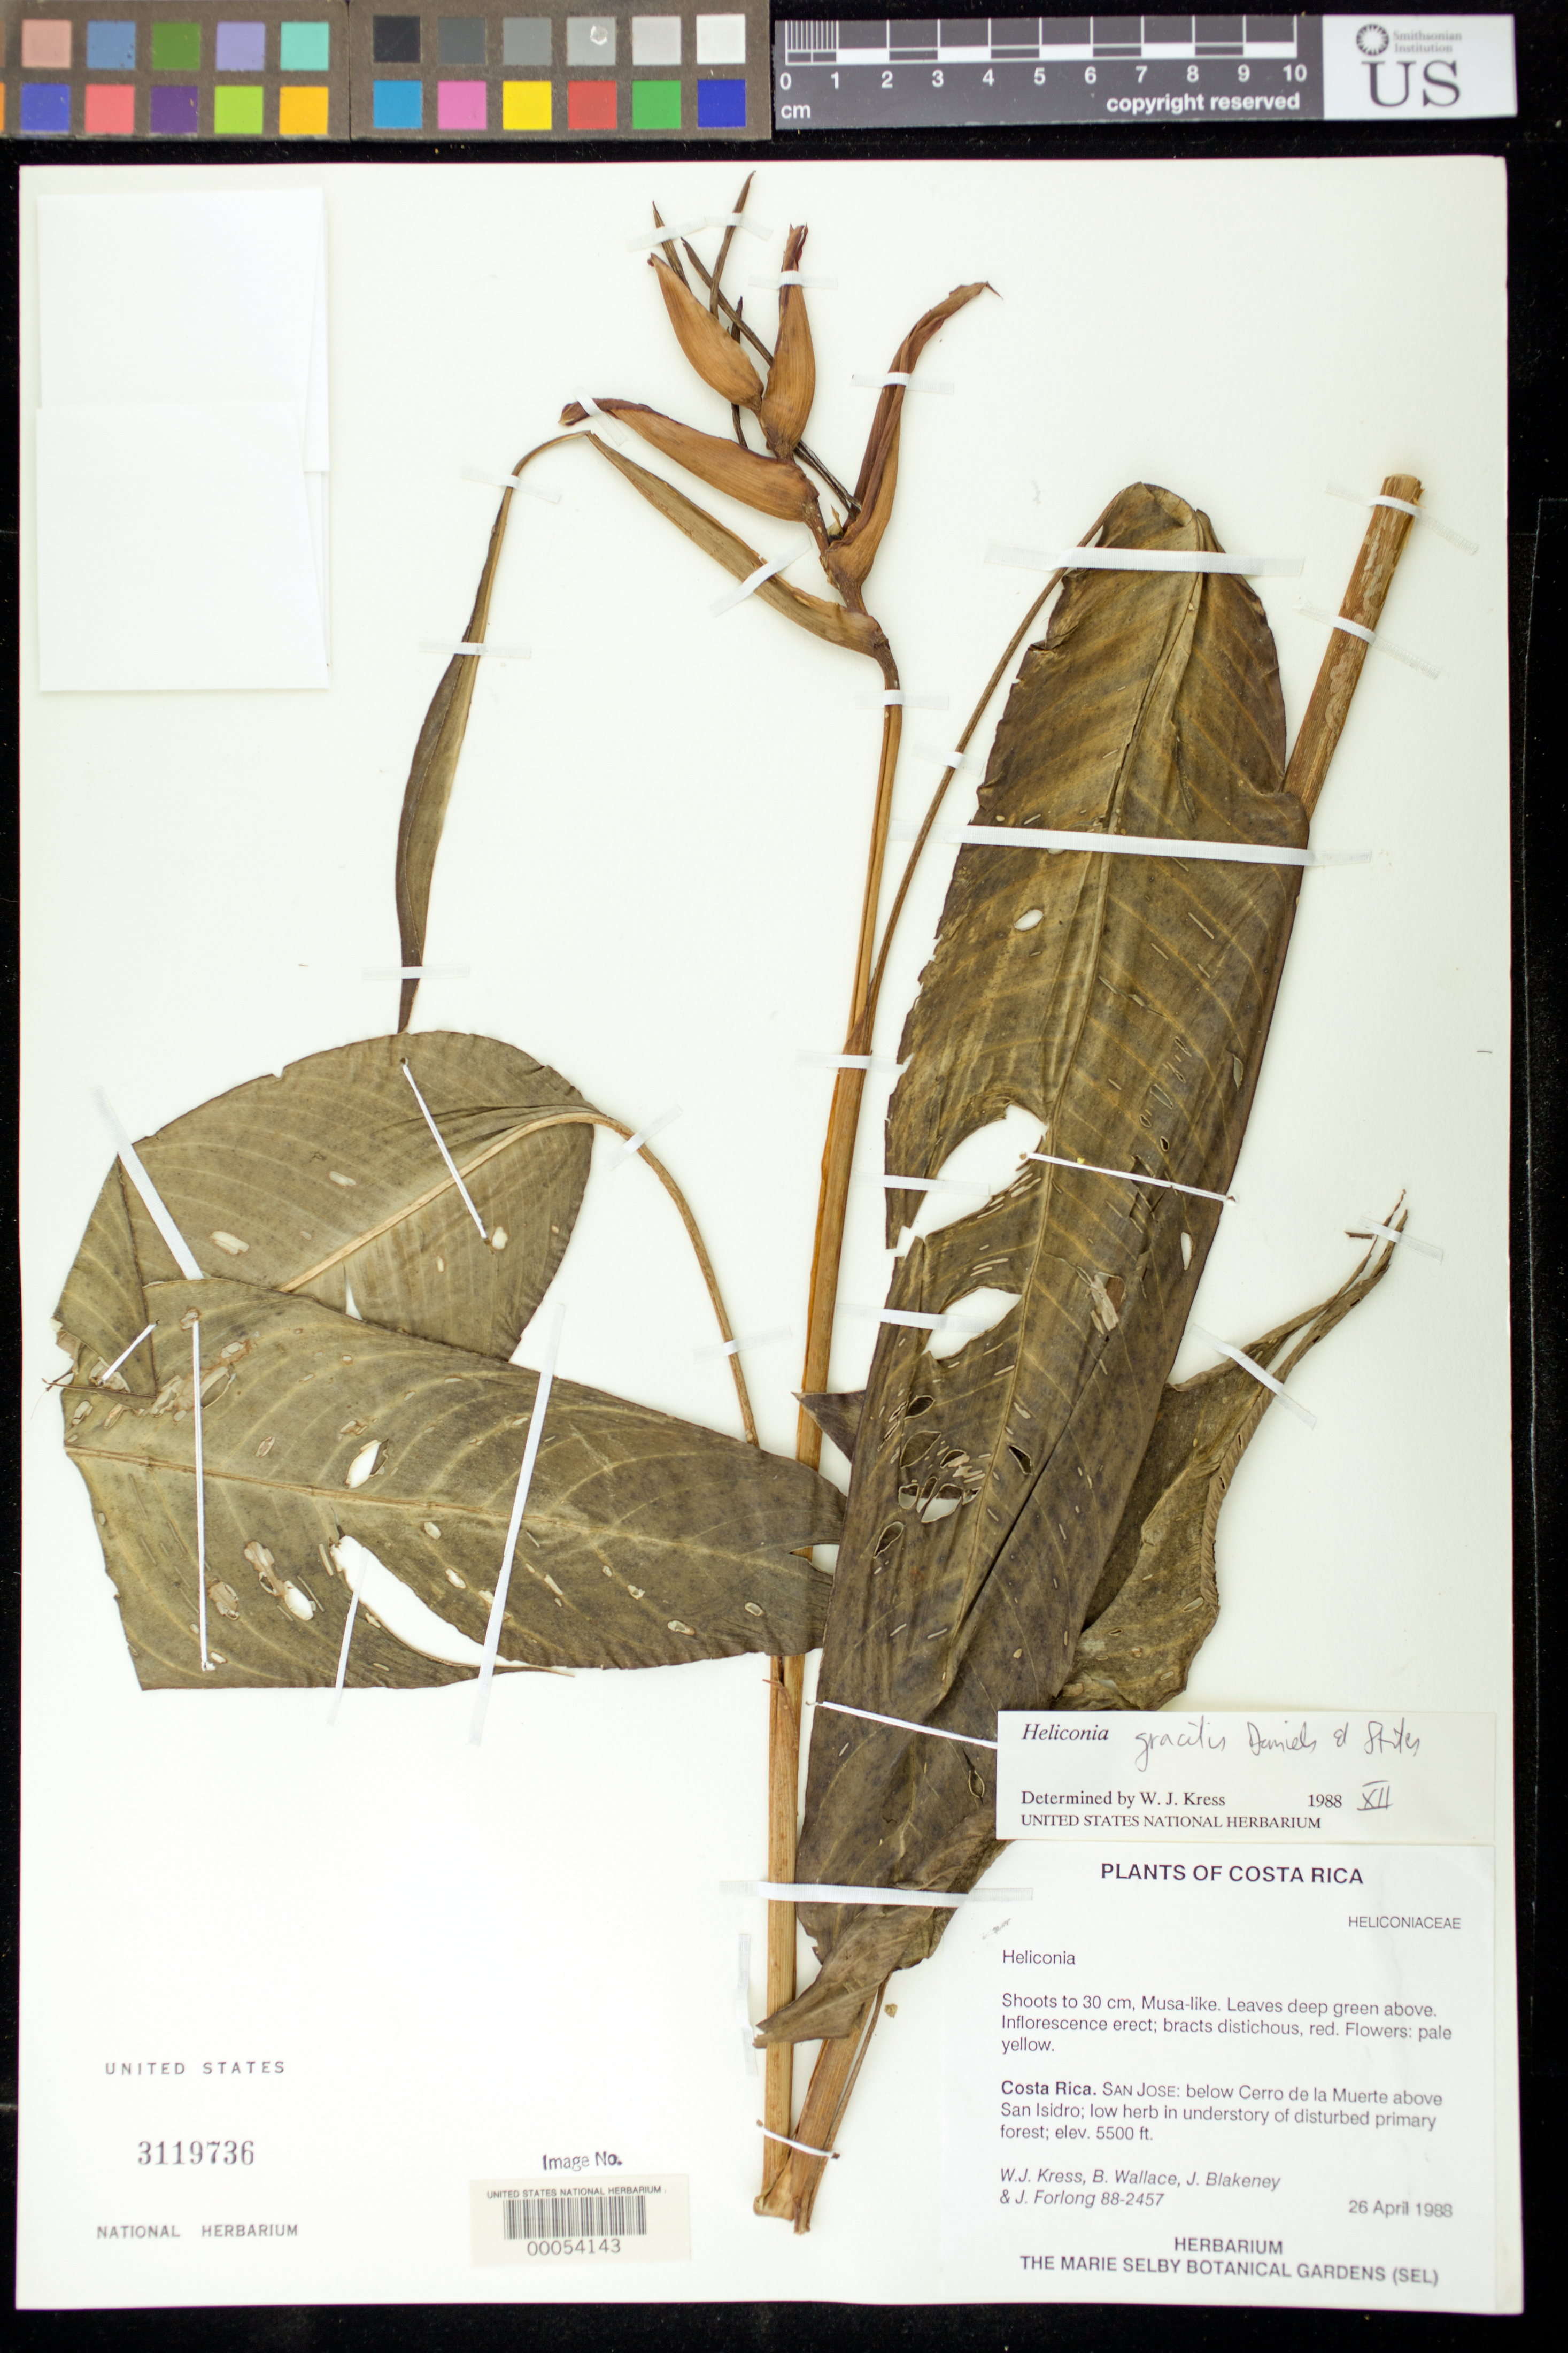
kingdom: Plantae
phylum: Tracheophyta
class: Liliopsida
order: Zingiberales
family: Heliconiaceae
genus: Heliconia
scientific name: Heliconia gracilis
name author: G.S. Daniels & F.G. Stiles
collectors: W. J. Kress, B. Wallace, J. Blakeney & J. Forlong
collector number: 88-2457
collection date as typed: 26 Apr 1988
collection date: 1988-04-26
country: Costa Rica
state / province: San José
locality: Below cerro de la muerte above san isidro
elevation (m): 1676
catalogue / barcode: US 3119736